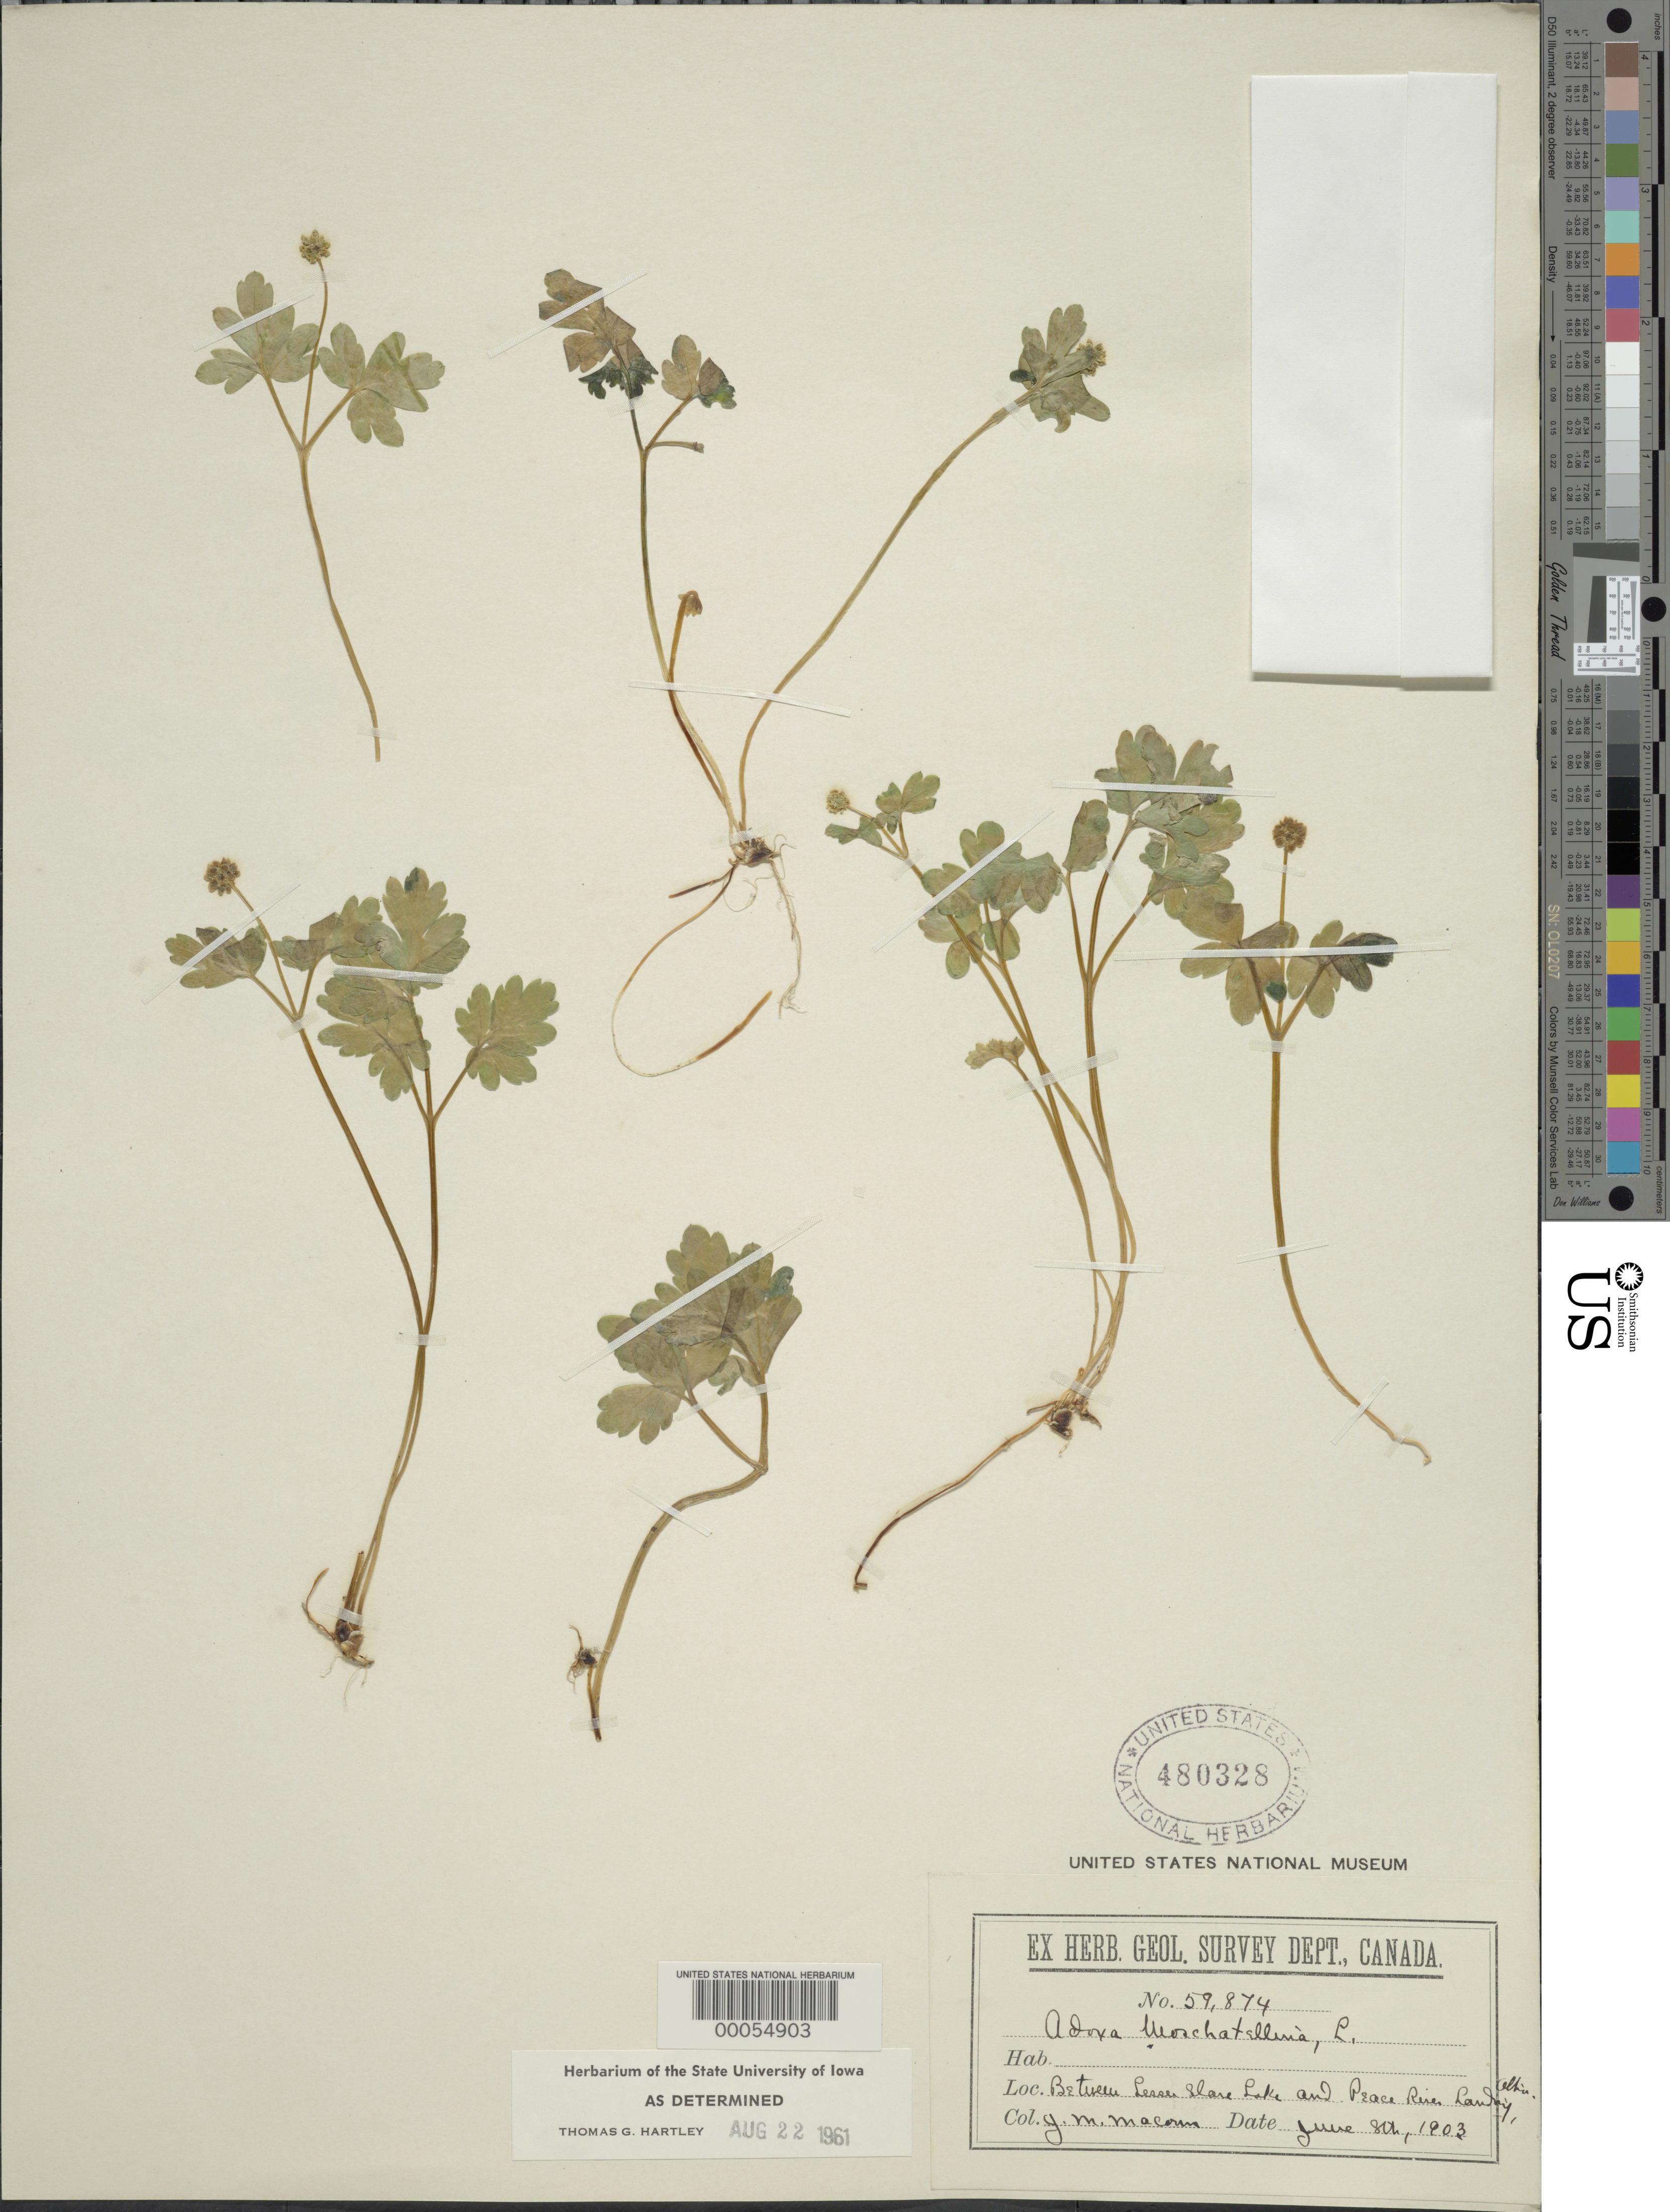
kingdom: Plantae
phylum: Tracheophyta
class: Magnoliopsida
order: Dipsacales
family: Viburnaceae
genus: Adoxa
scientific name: Adoxa moschatellina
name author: L.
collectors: J. Macorn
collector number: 59874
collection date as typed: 08 Jun 1903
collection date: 1903-06-08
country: Canada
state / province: Alberta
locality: Between lesser slare lake and peace river landing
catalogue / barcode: US 480328